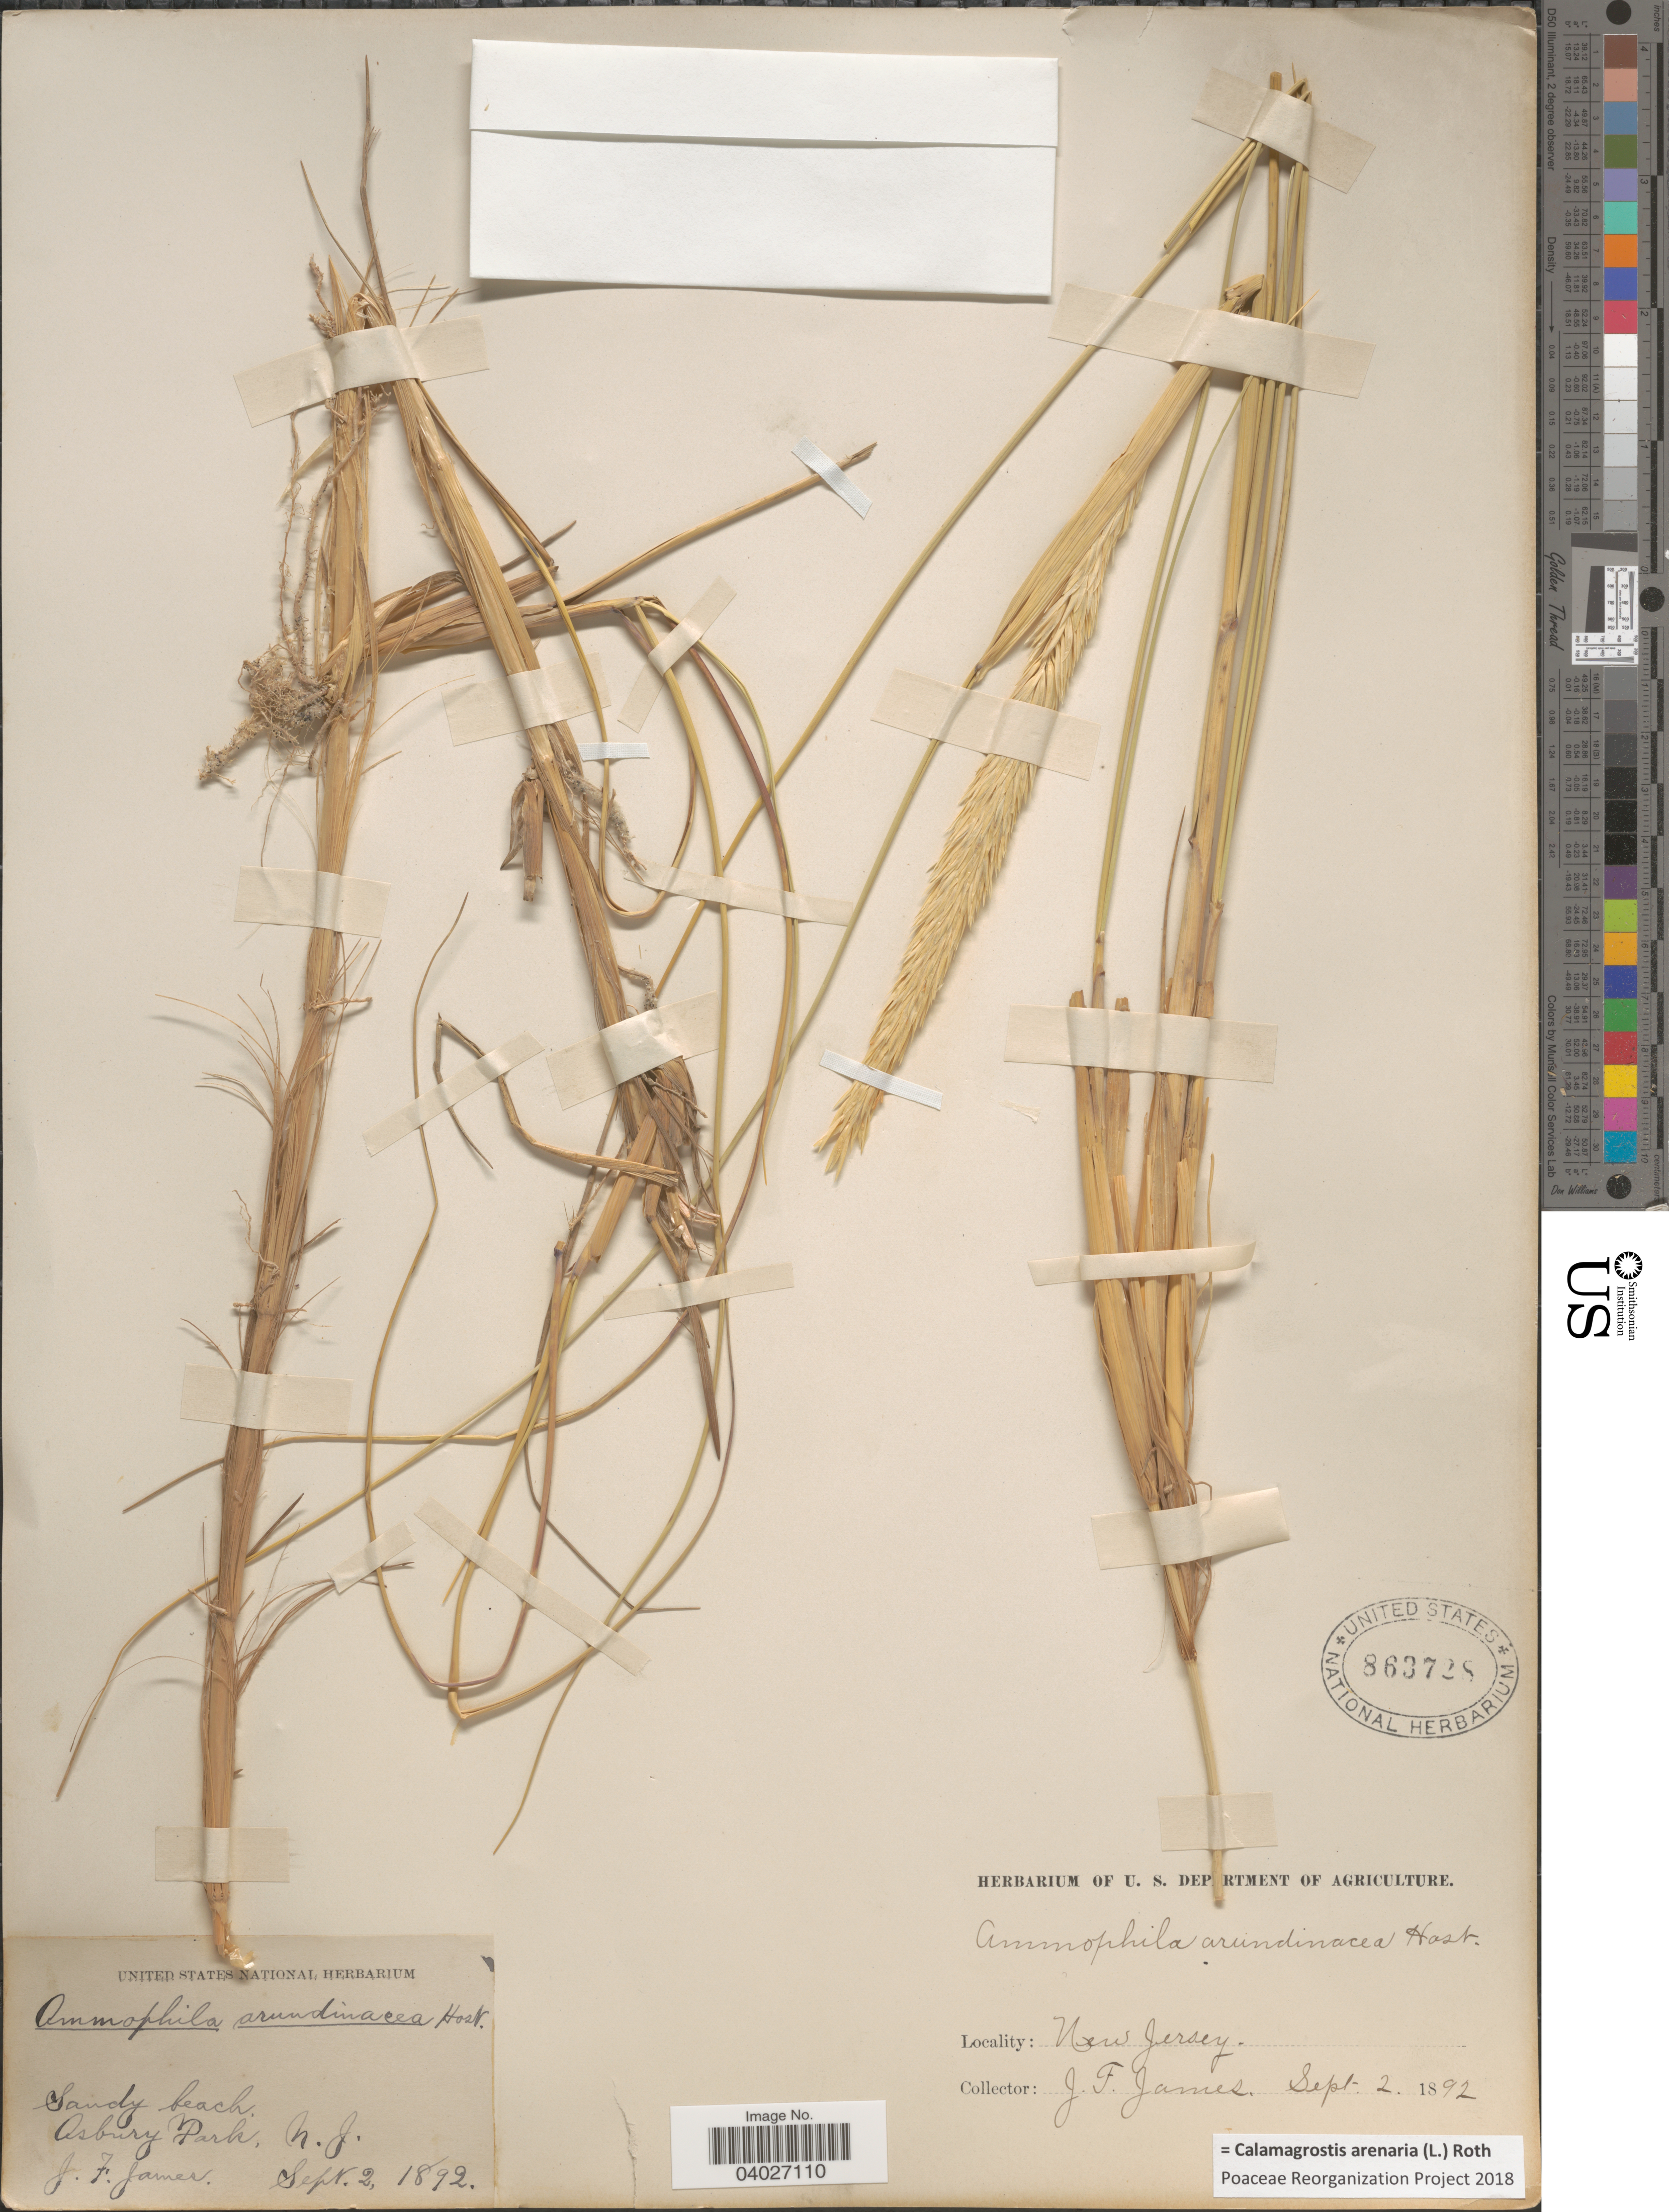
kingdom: Plantae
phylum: Tracheophyta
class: Liliopsida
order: Poales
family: Poaceae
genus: Calamagrostis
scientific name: Calamagrostis arenaria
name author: (L.) Roth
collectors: J. James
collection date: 1892-09-02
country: United States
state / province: New Jersey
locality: Asbury Park.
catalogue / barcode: US 863728